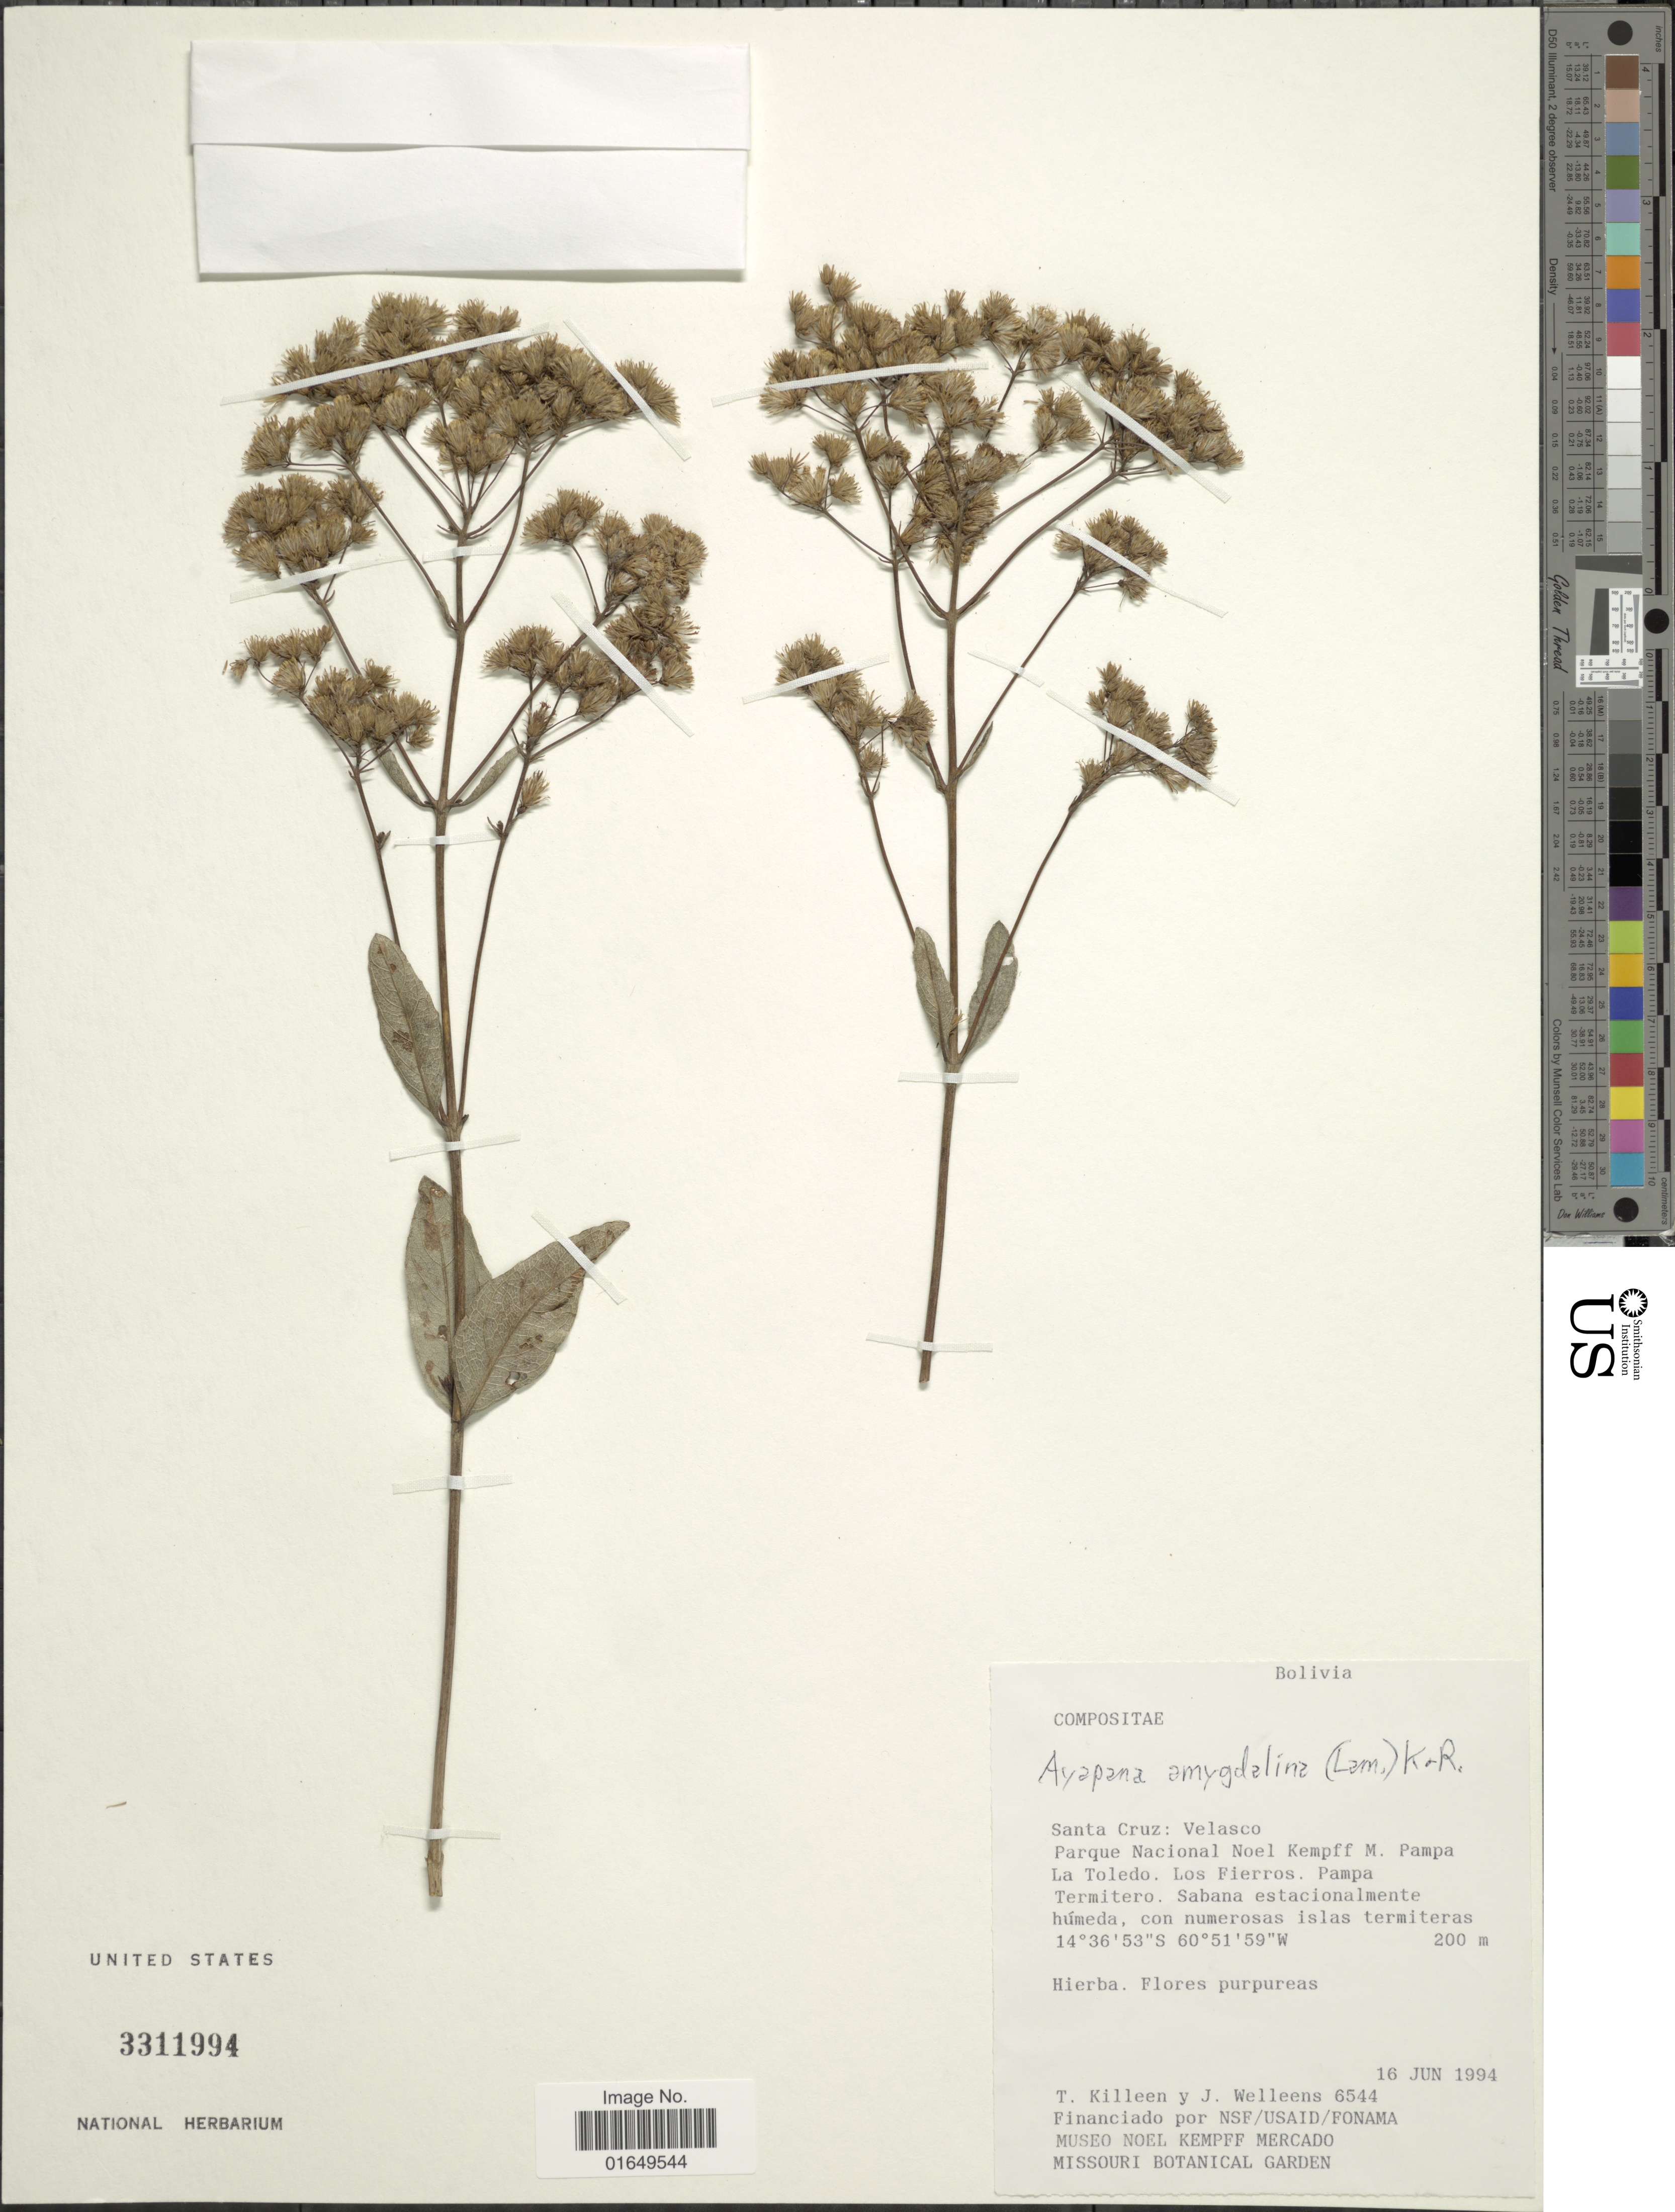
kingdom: Plantae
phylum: Tracheophyta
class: Magnoliopsida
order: Asterales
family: Asteraceae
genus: Ayapana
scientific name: Ayapana amygdalina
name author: (Lam.) R.M. King & H. Rob.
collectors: T. J. Killeen & J. Welleens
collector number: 6544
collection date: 1994-06-16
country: Bolivia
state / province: Santa Cruz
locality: Velasco. Parque Nacional Noel Kempff M. Pampa La Toledo. Los Fierros. Pampa Termitero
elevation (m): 200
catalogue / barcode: US 3311994